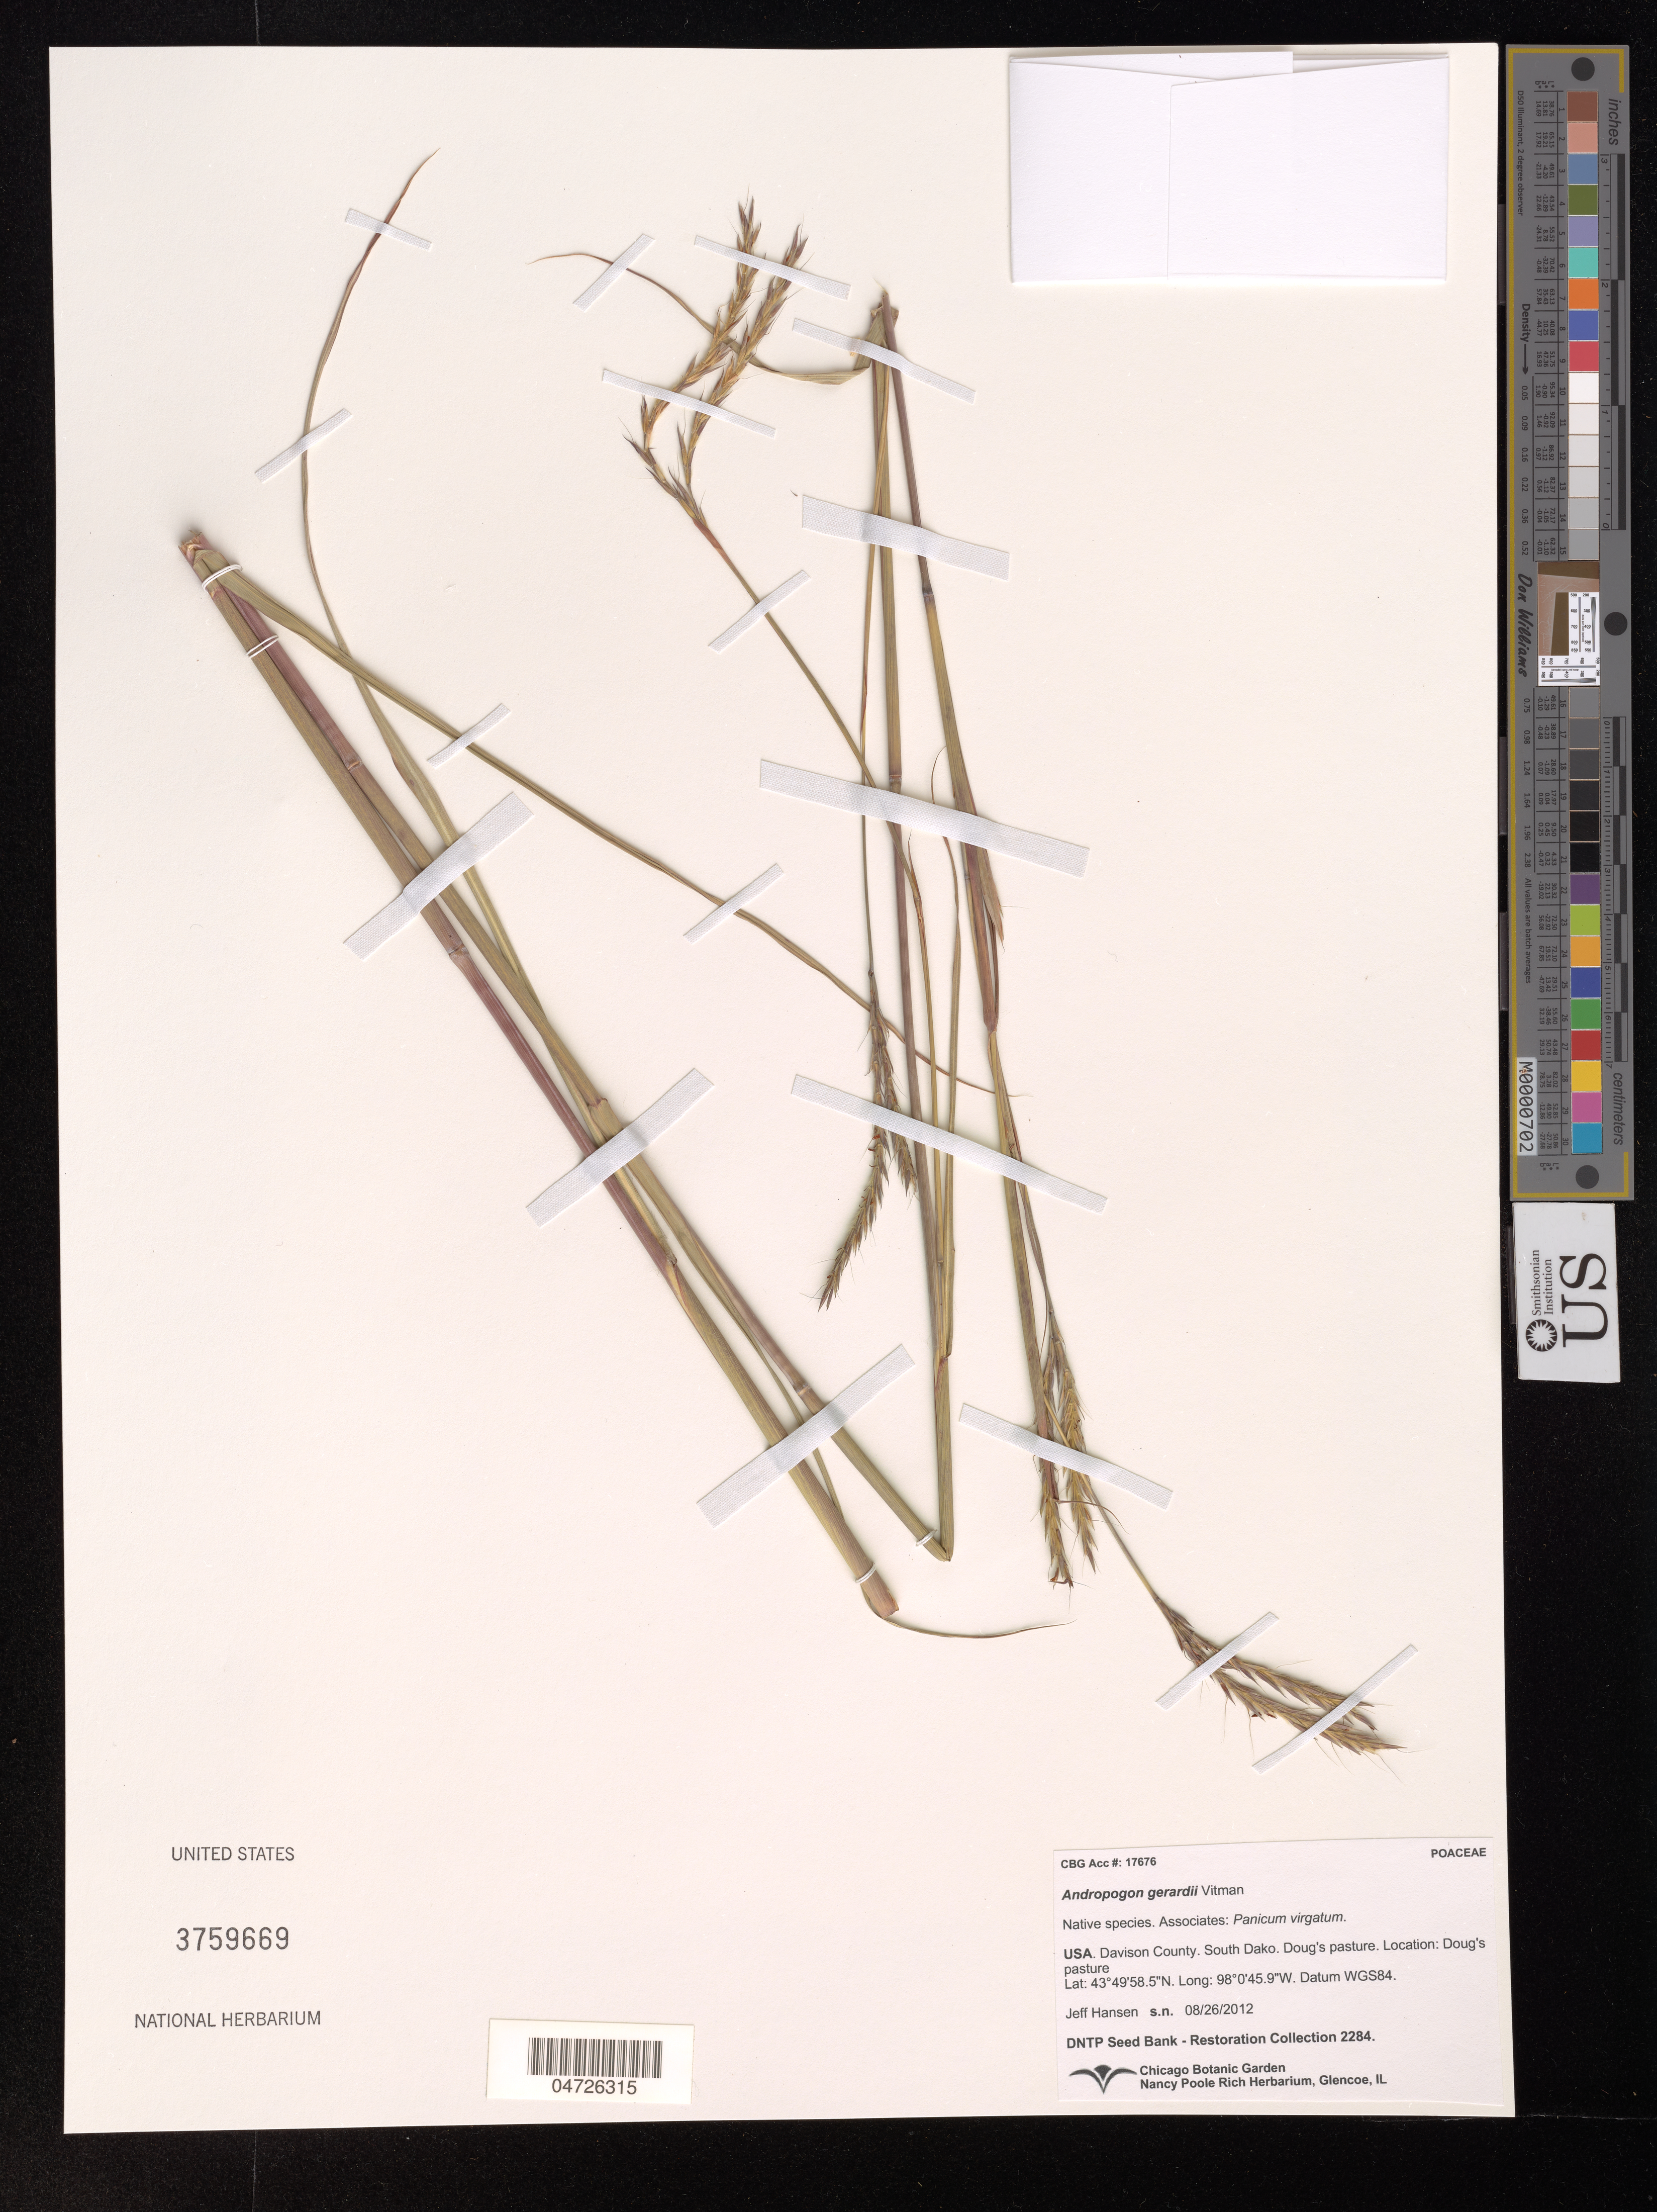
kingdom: Plantae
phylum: Tracheophyta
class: Liliopsida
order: Poales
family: Poaceae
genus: Andropogon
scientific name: Andropogon gerardii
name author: Vitman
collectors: J. Hansen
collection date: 2012-08-26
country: United States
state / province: South Dakota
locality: Doug's pasture. WGS84.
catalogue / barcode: US 3759669